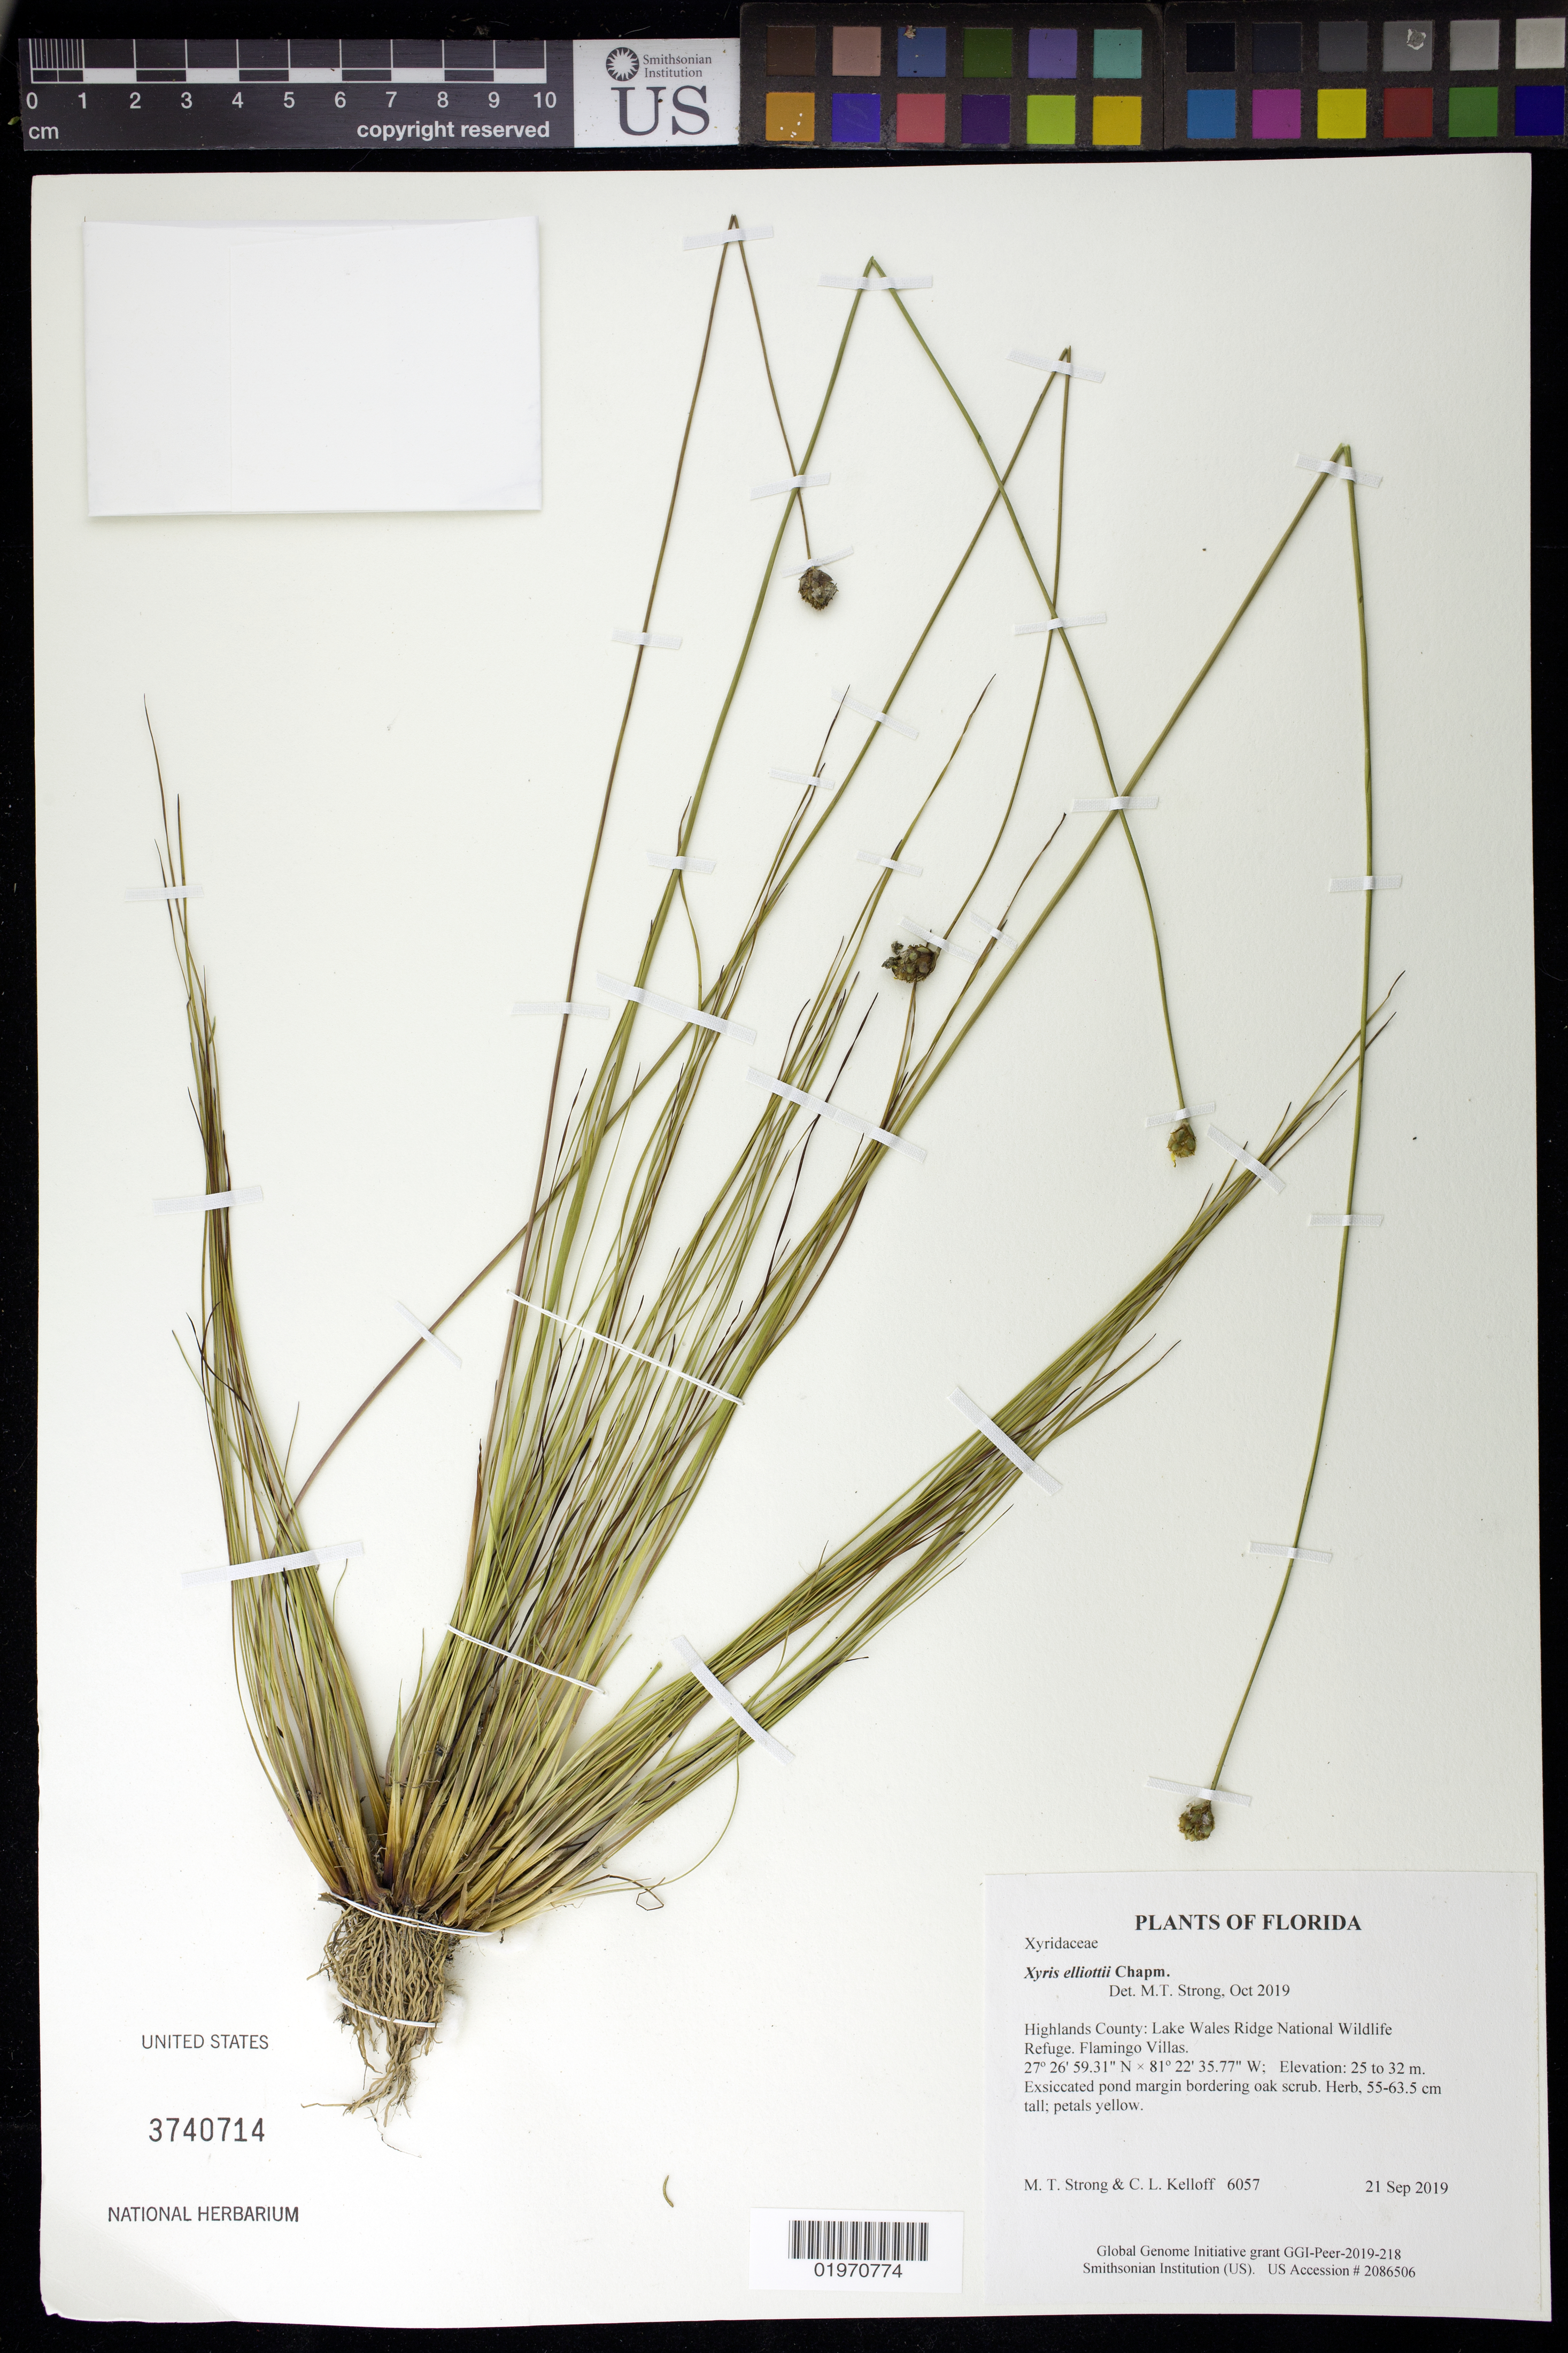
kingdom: Plantae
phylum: Tracheophyta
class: Liliopsida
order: Poales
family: Xyridaceae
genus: Xyris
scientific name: Xyris elliottii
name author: Chapm.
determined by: Strong, Mark T., (BOT), Smithsonian Institution - National Museum of Natural History (UNITED STATES)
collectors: M. T. Strong & C. L. Kelloff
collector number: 6057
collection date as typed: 21 Sep 2019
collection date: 2019-09-21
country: United States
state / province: Florida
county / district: Highlands County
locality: Lake Wales Ridge National Wildlife Refuge. Flamingo Villas.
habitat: Exsiccated pond margin bordering oak scrub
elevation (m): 25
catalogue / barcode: US 3740714